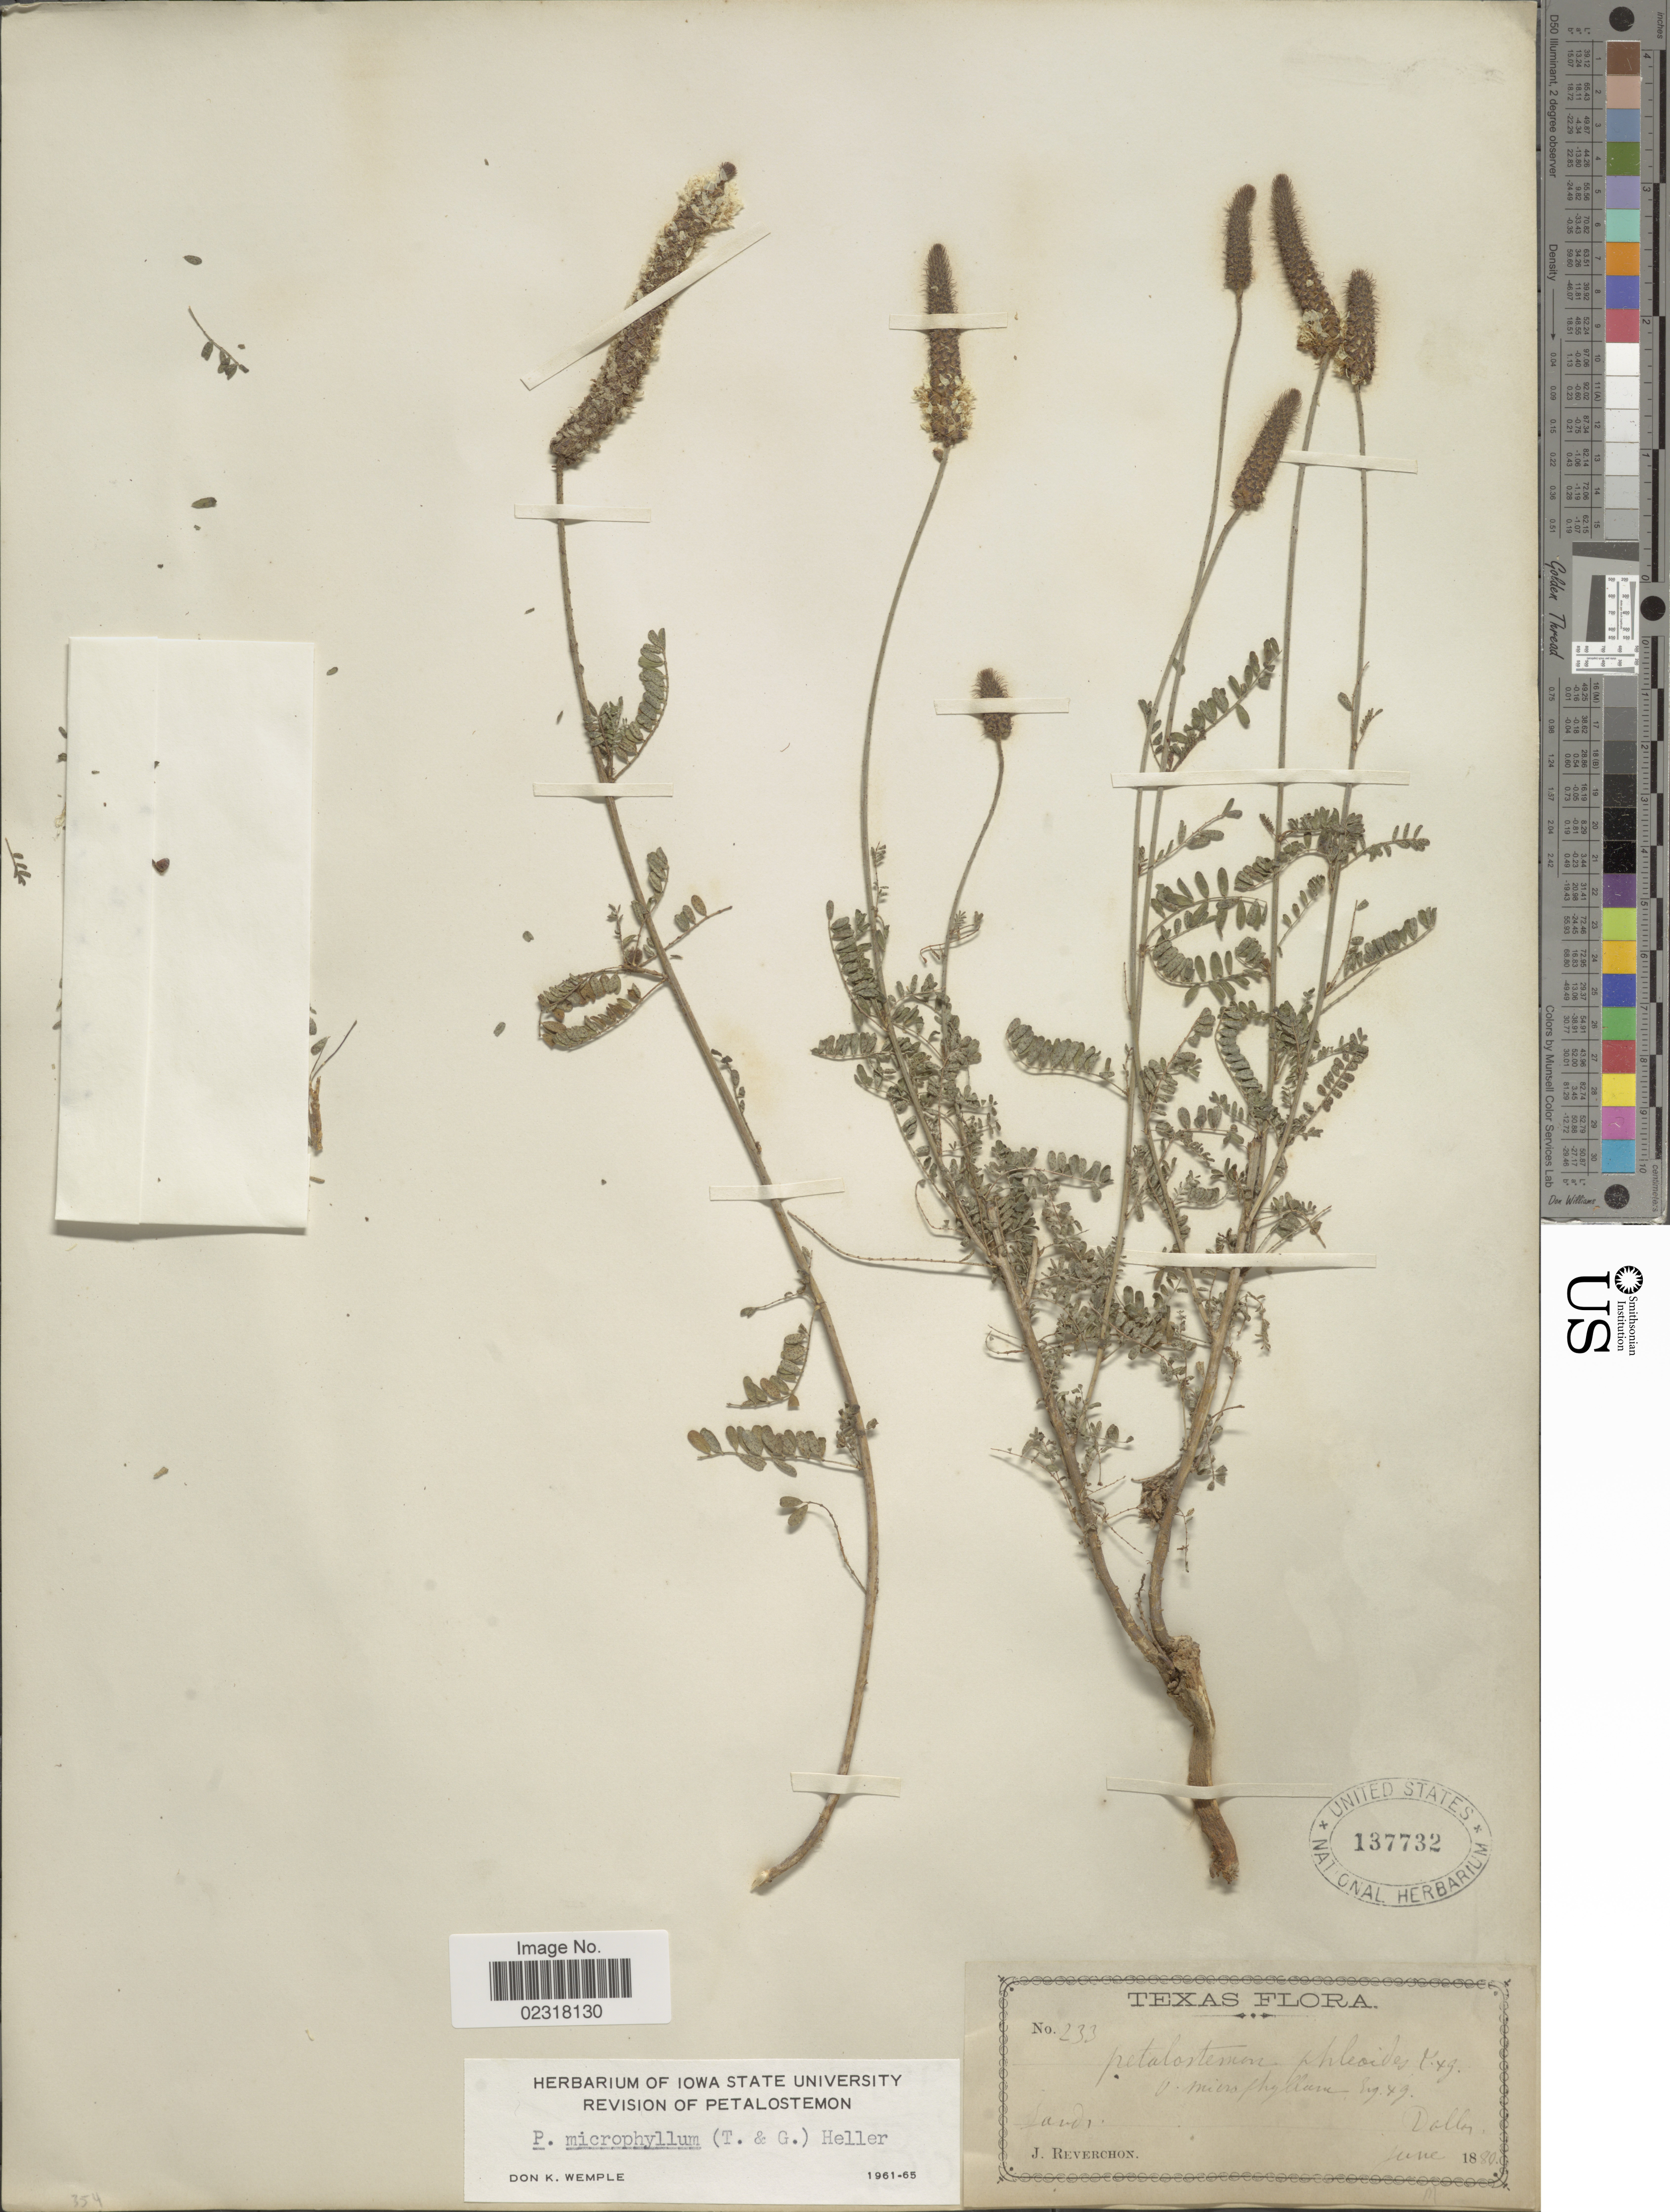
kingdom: Plantae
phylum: Tracheophyta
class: Magnoliopsida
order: Fabales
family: Fabaceae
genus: Dalea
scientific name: Dalea phleoides var. microphylla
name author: (Torr. & A. Gray) Barneby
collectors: J. Reverchon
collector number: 233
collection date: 1880-06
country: United States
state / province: Texas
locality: Sands, Dallas.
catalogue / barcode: US 137732